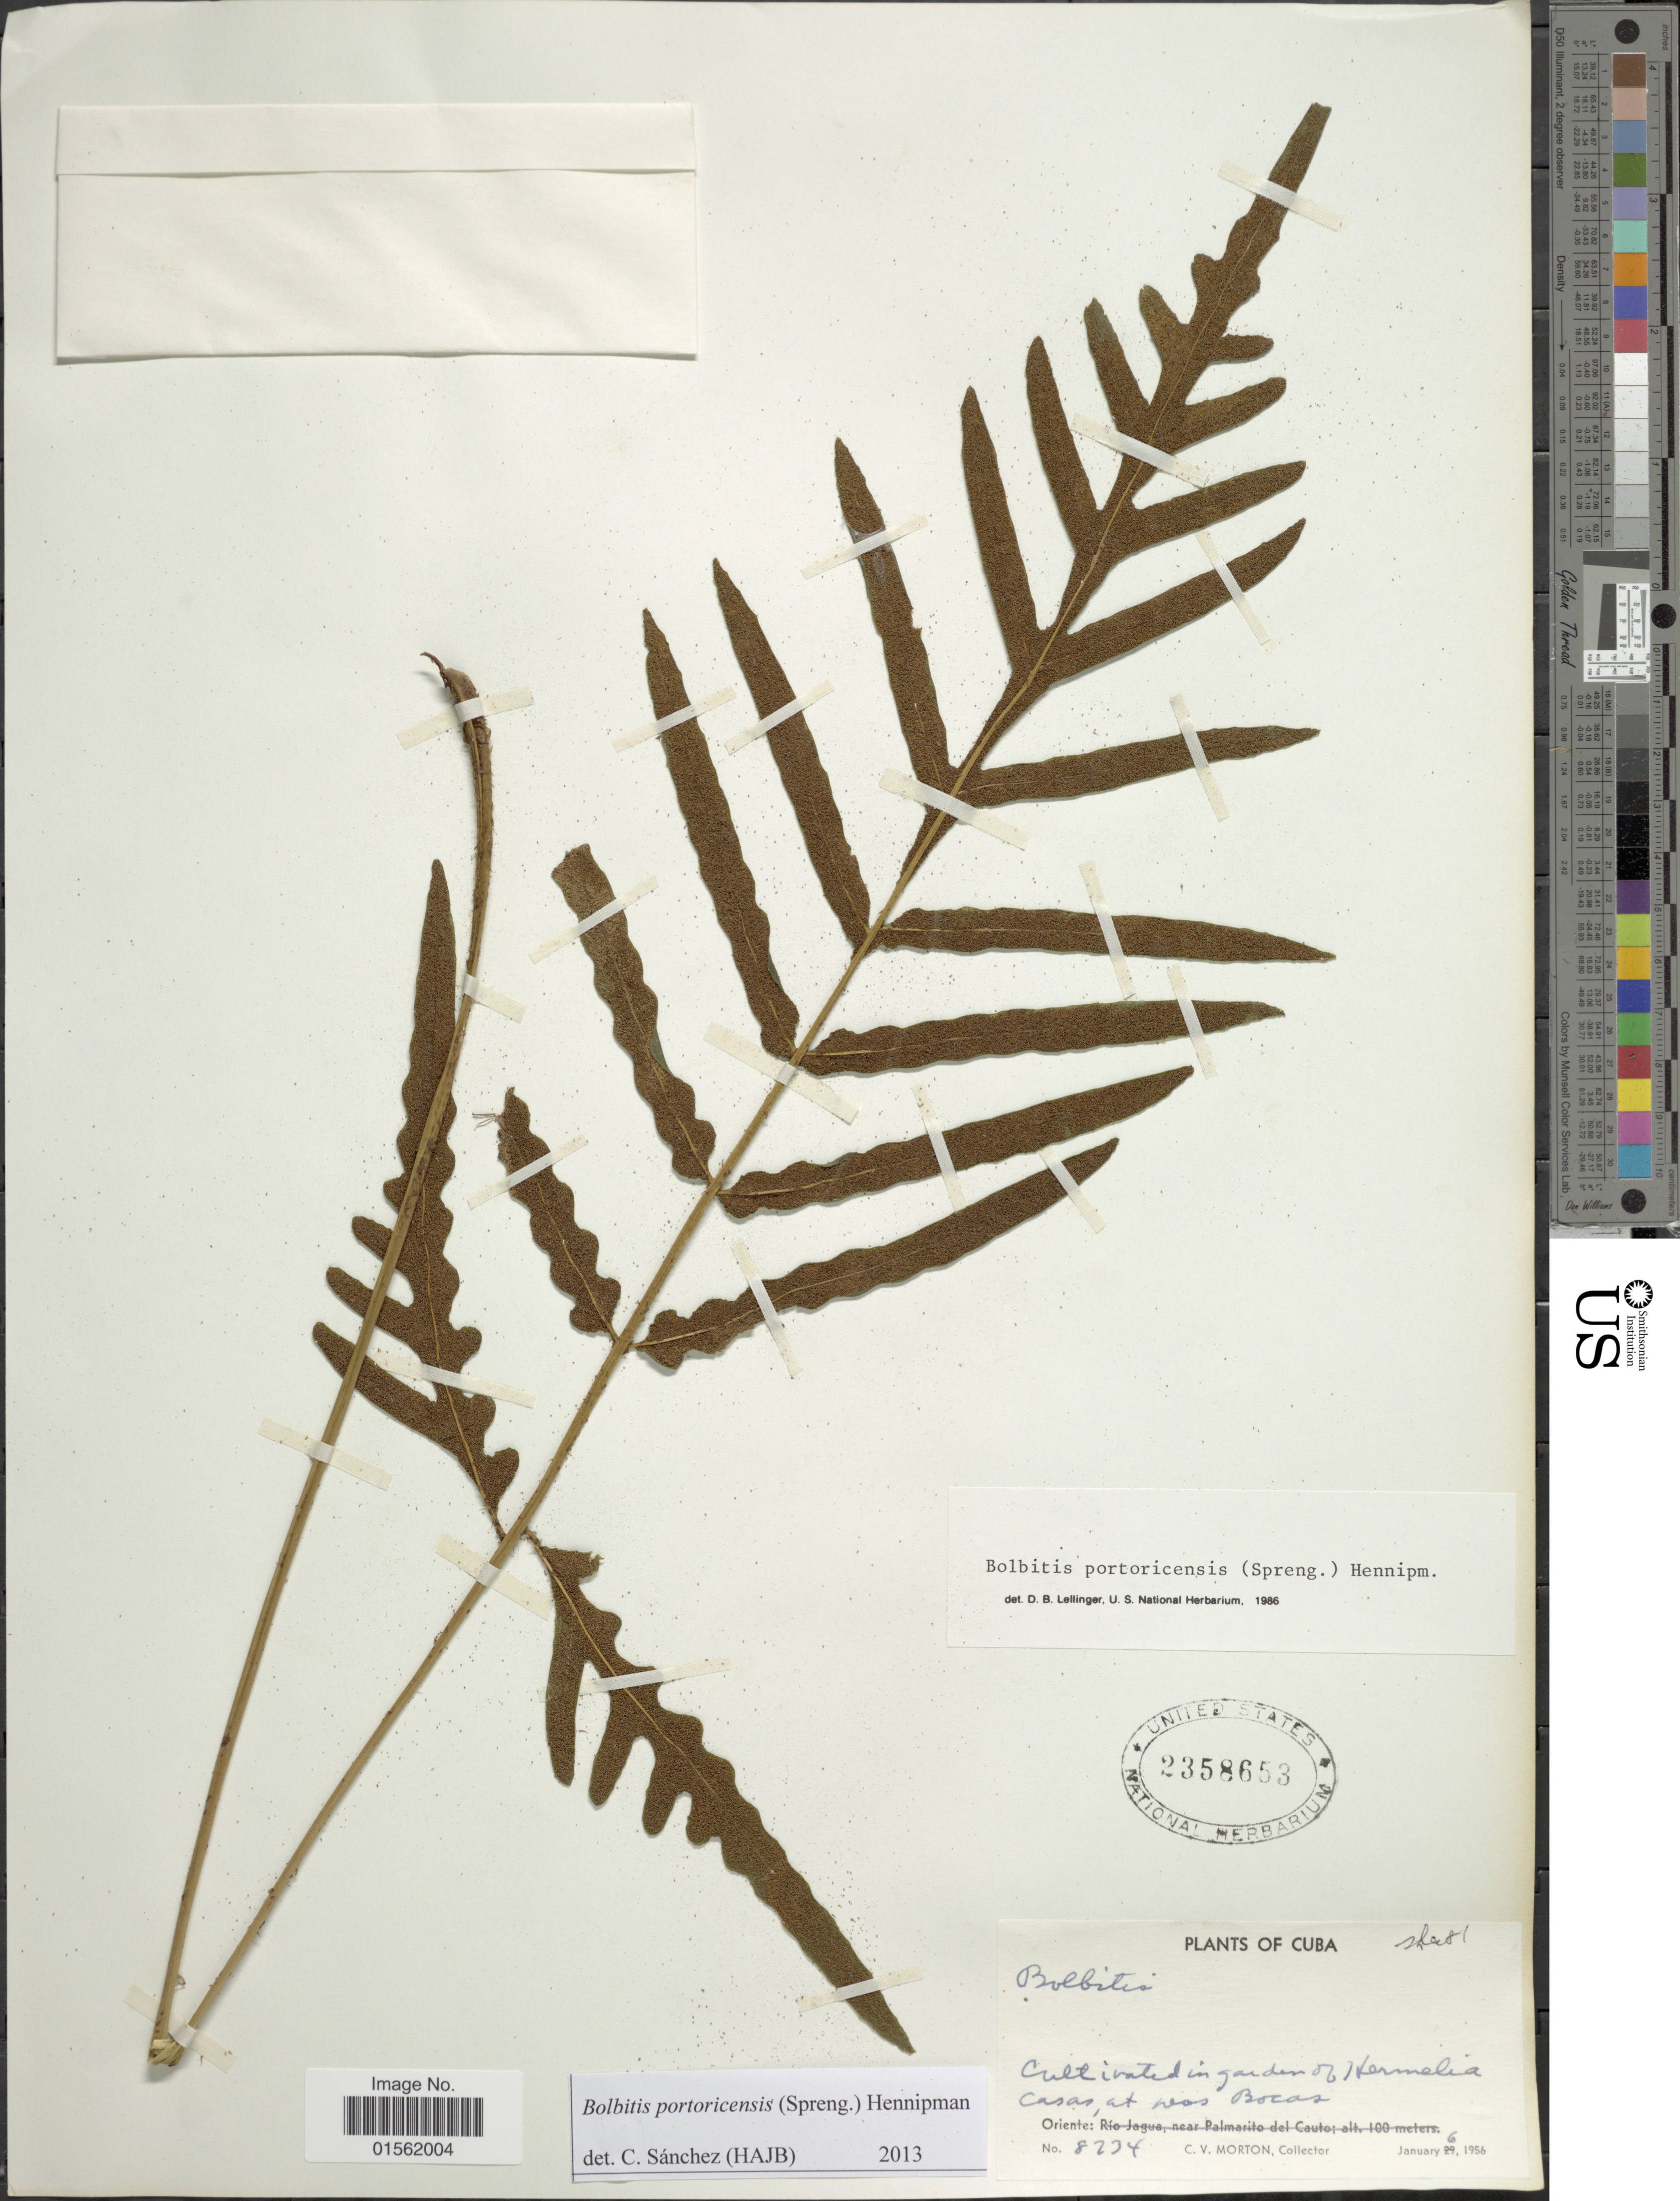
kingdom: Plantae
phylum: Tracheophyta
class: Polypodiopsida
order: Polypodiales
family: Dryopteridaceae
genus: Bolbitis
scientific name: Bolbitis portoricensis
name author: (Spreng.) Hennipman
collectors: C. V. Morton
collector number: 8234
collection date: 1956-01-06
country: Cuba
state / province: Oriente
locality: Garden of Hermelia Casas, at Dos Bocos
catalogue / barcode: US 2358653